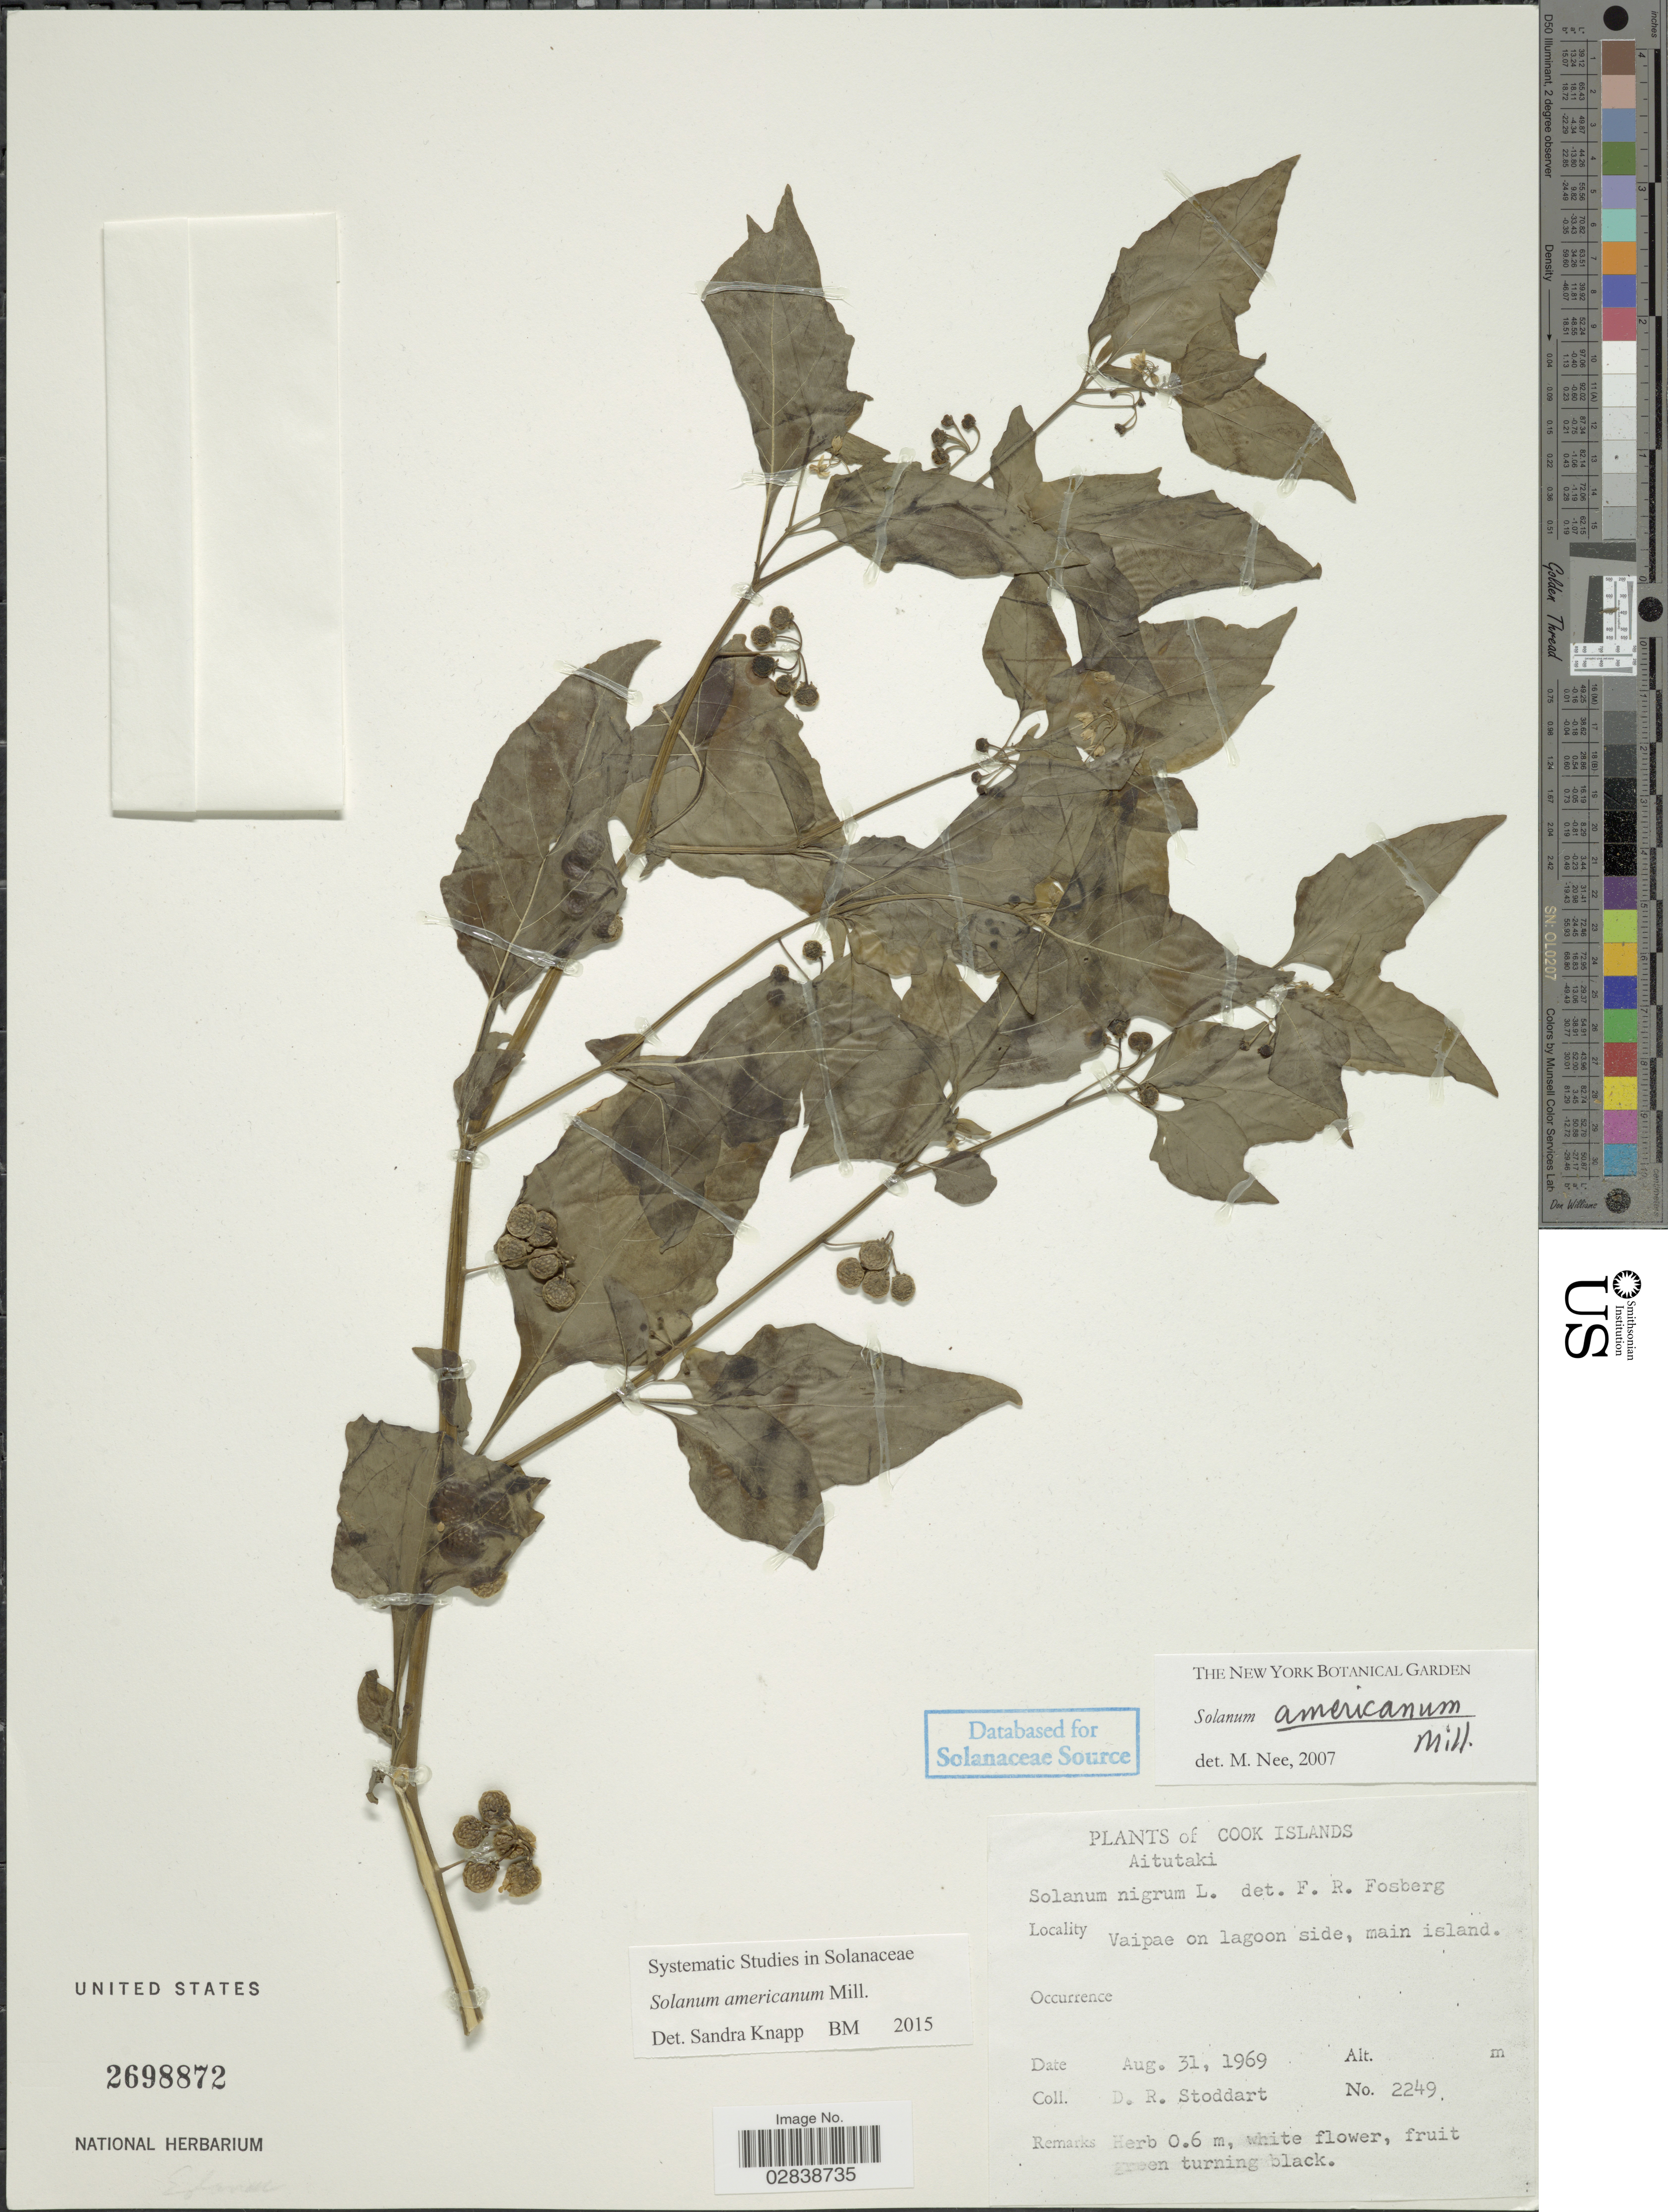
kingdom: Plantae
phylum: Tracheophyta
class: Magnoliopsida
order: Solanales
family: Solanaceae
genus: Solanum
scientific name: Solanum americanum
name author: Mill.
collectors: D. R. Stoddart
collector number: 2249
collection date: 1969-08-31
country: Cook Islands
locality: Aitutaki. Vaipae on lagoon side, main island.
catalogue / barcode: US 2698872